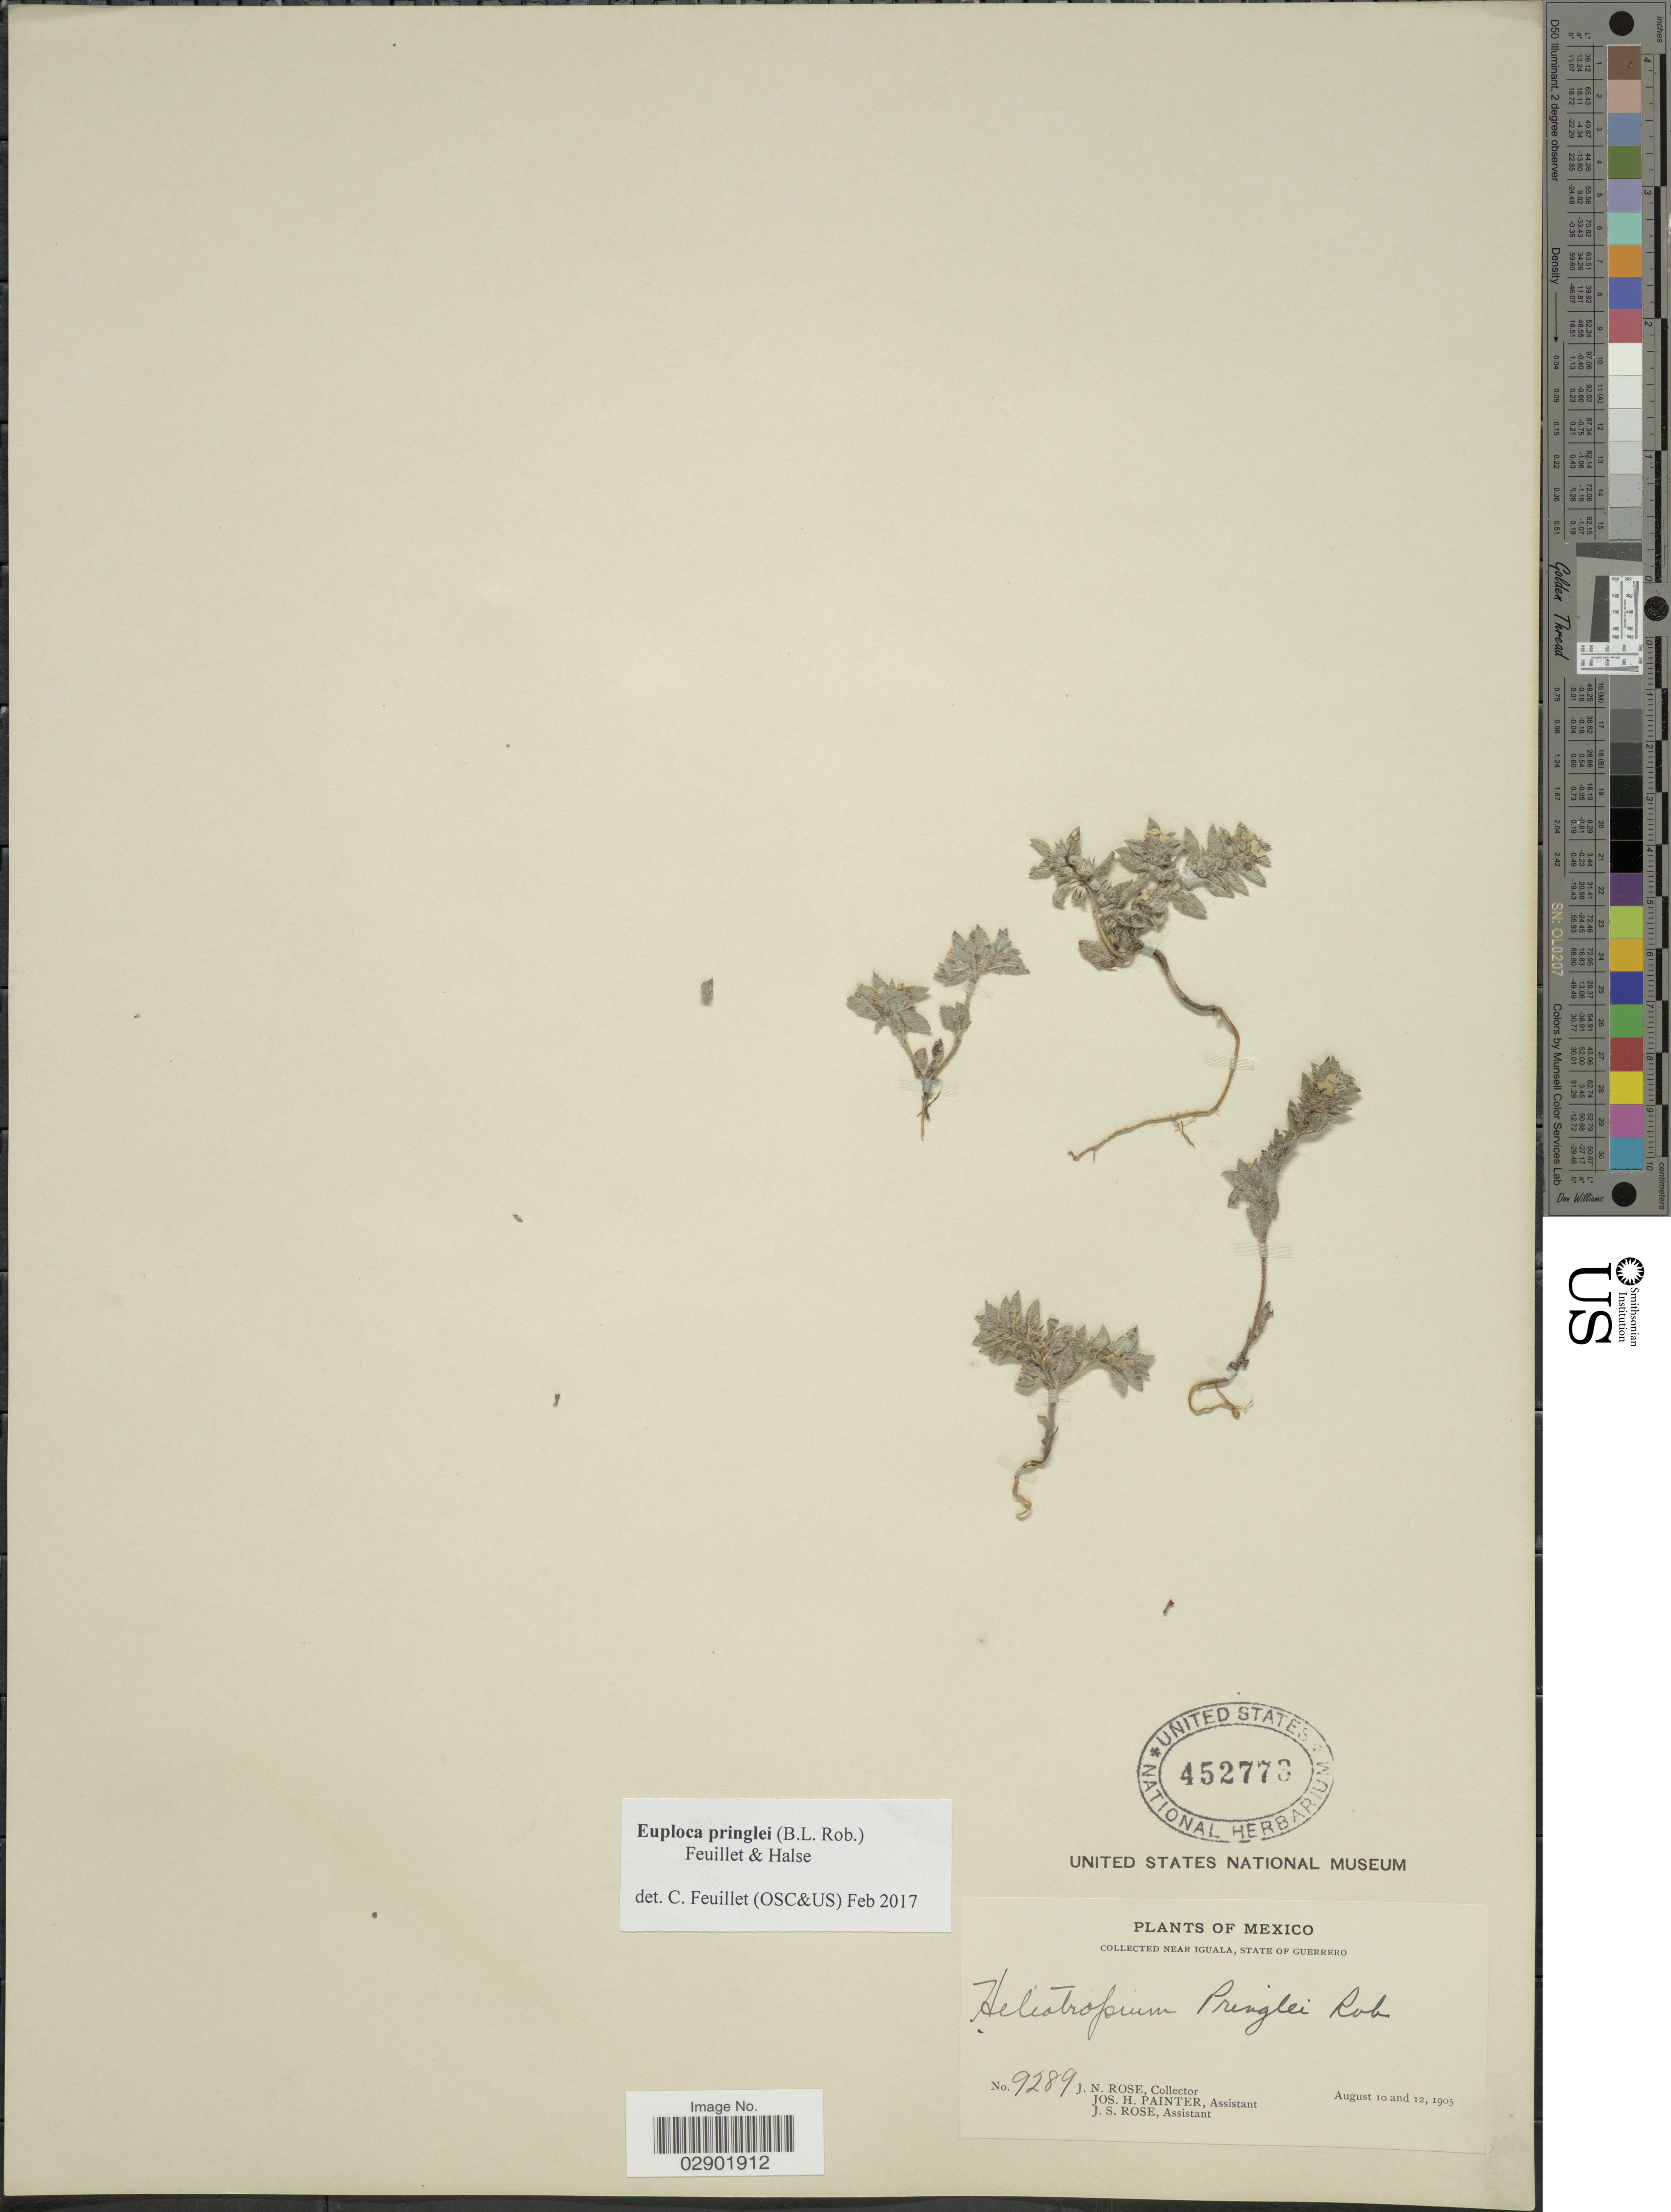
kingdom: Plantae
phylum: Tracheophyta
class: Magnoliopsida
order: Boraginales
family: Heliotropiaceae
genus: Euploca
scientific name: Euploca pringlei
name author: (B.L. Rob.) Halse & Feuillet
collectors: J. N. Rose, J. H. Painter & J. S. Rose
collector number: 9289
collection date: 1905-08-10/1905-08-12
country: Mexico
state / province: Guerrero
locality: Near Iguala.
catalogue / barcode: US 452773